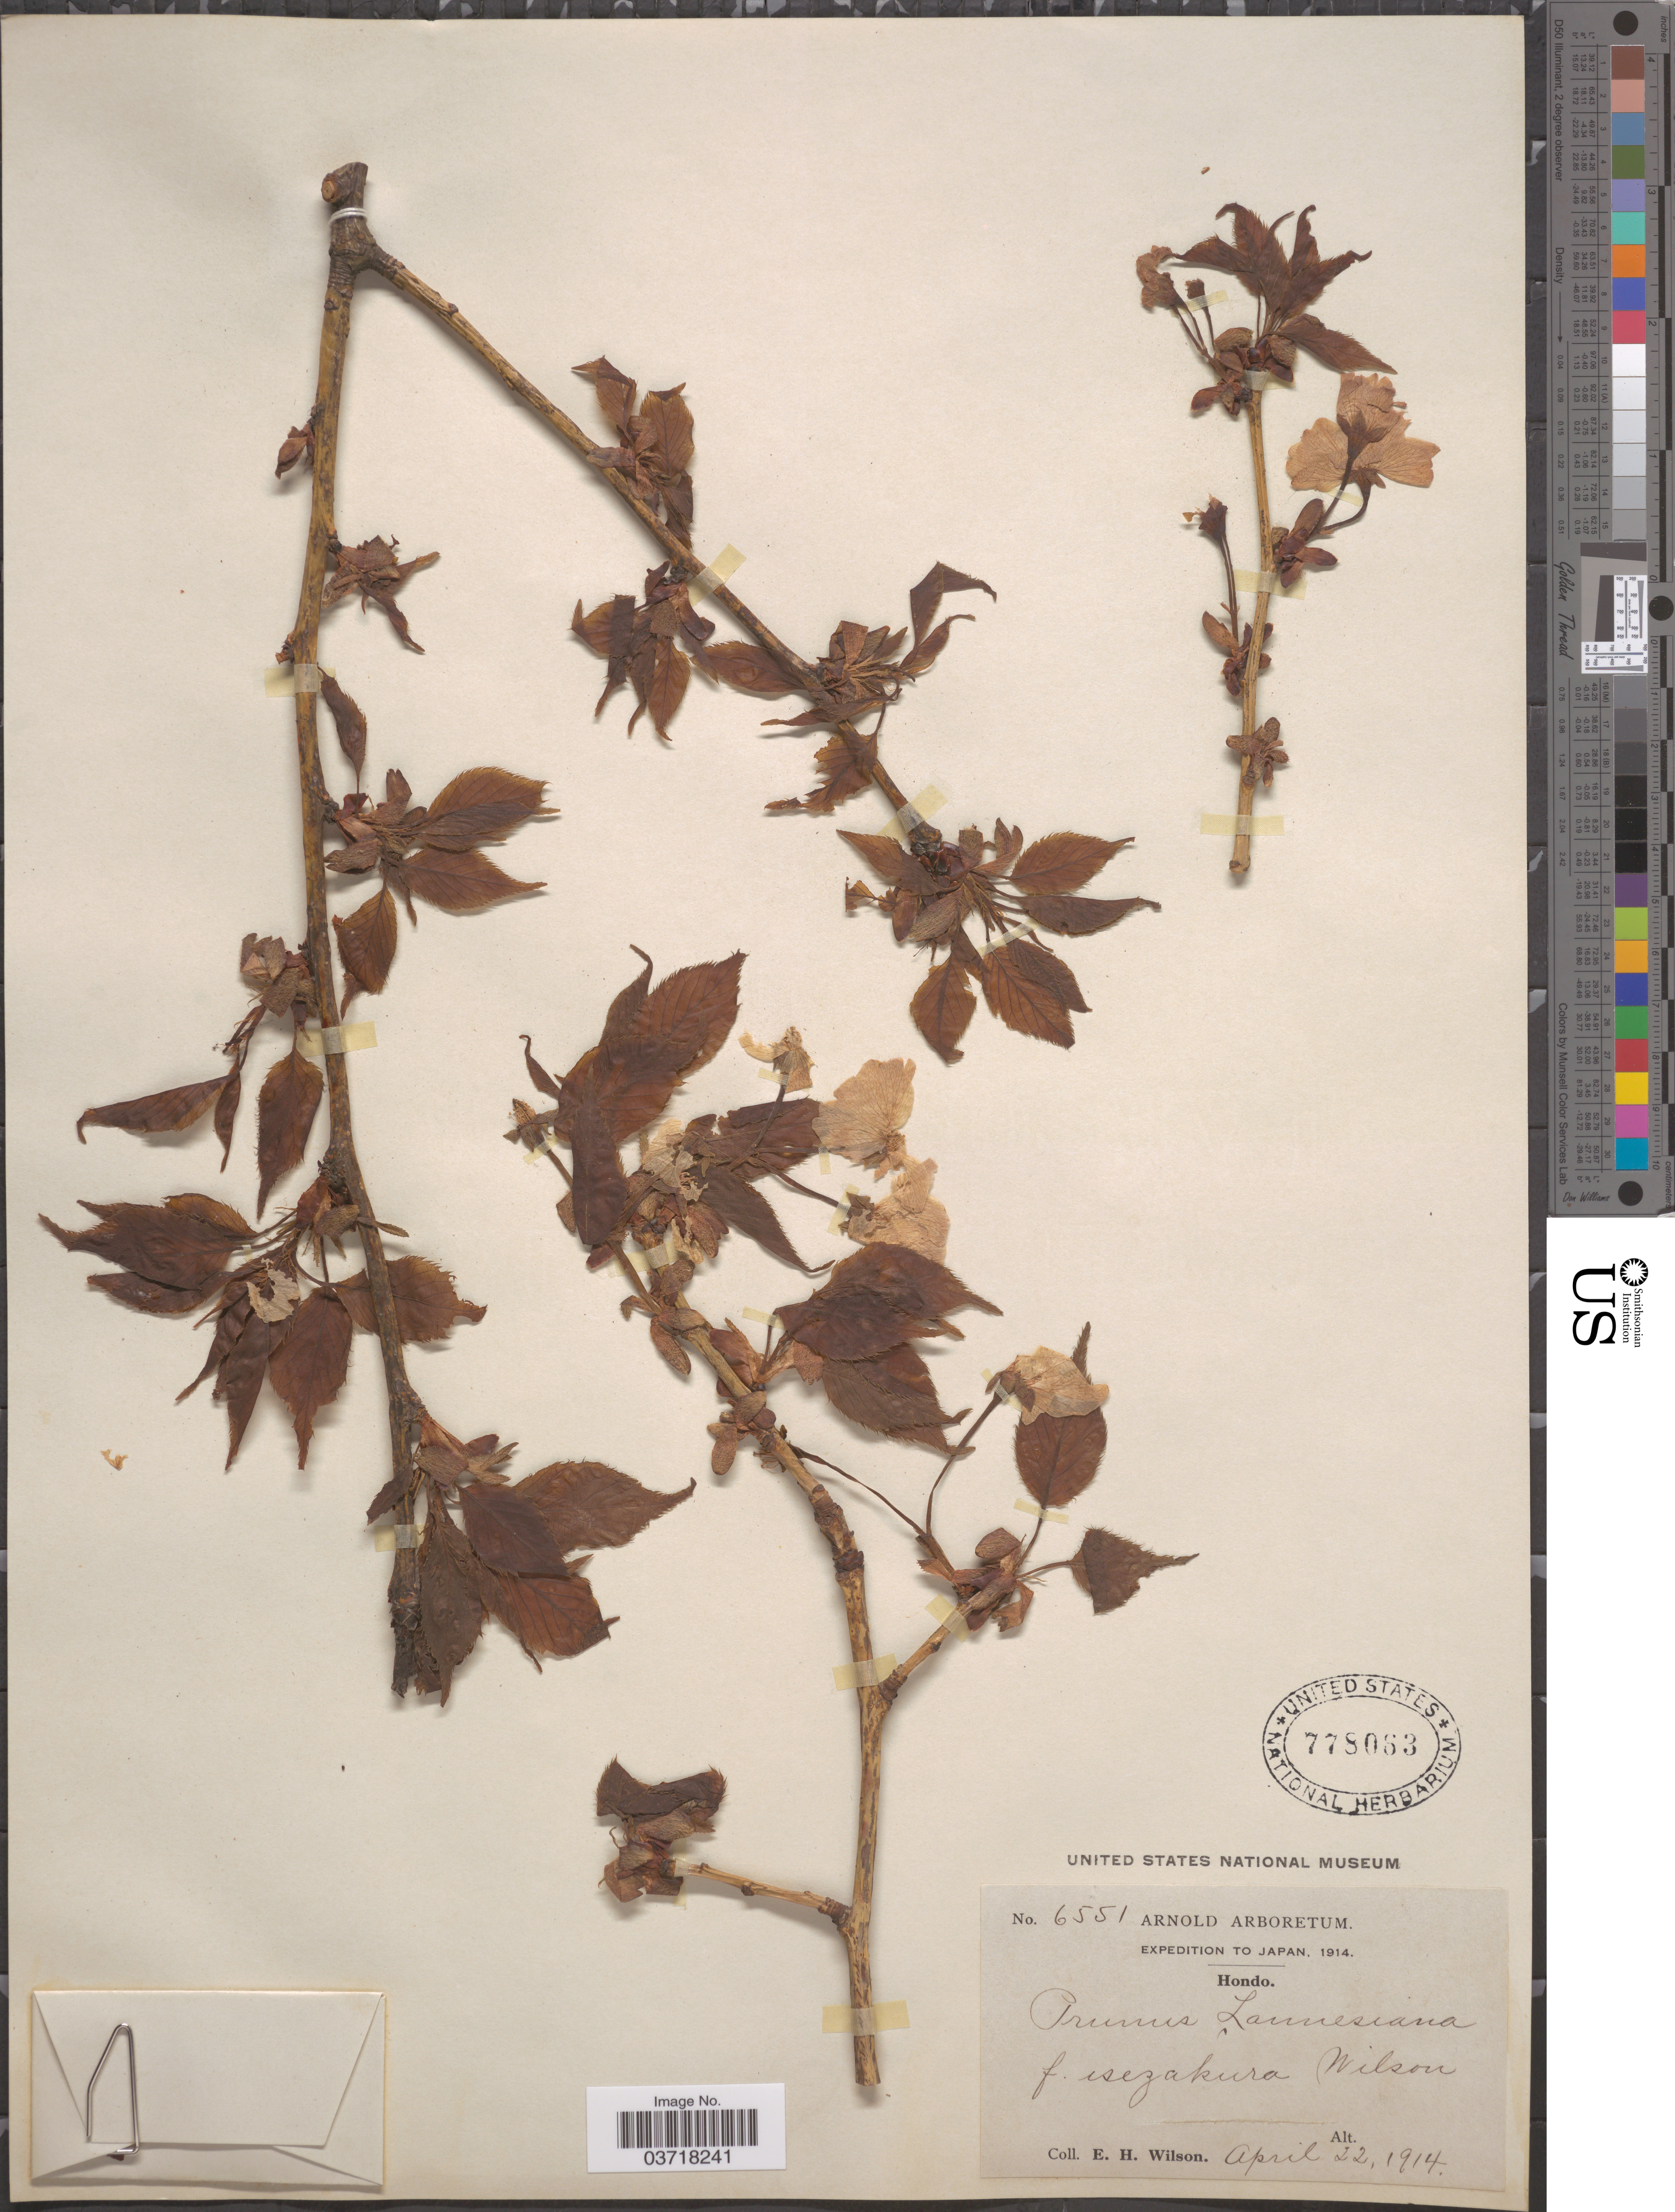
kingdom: Plantae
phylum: Tracheophyta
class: Magnoliopsida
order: Rosales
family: Rosaceae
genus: Prunus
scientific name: Prunus serrulata f. isezakura Wilson ined.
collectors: E. Wilson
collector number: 6551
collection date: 1914-04-22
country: Japan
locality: Hondo.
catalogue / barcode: US 778063